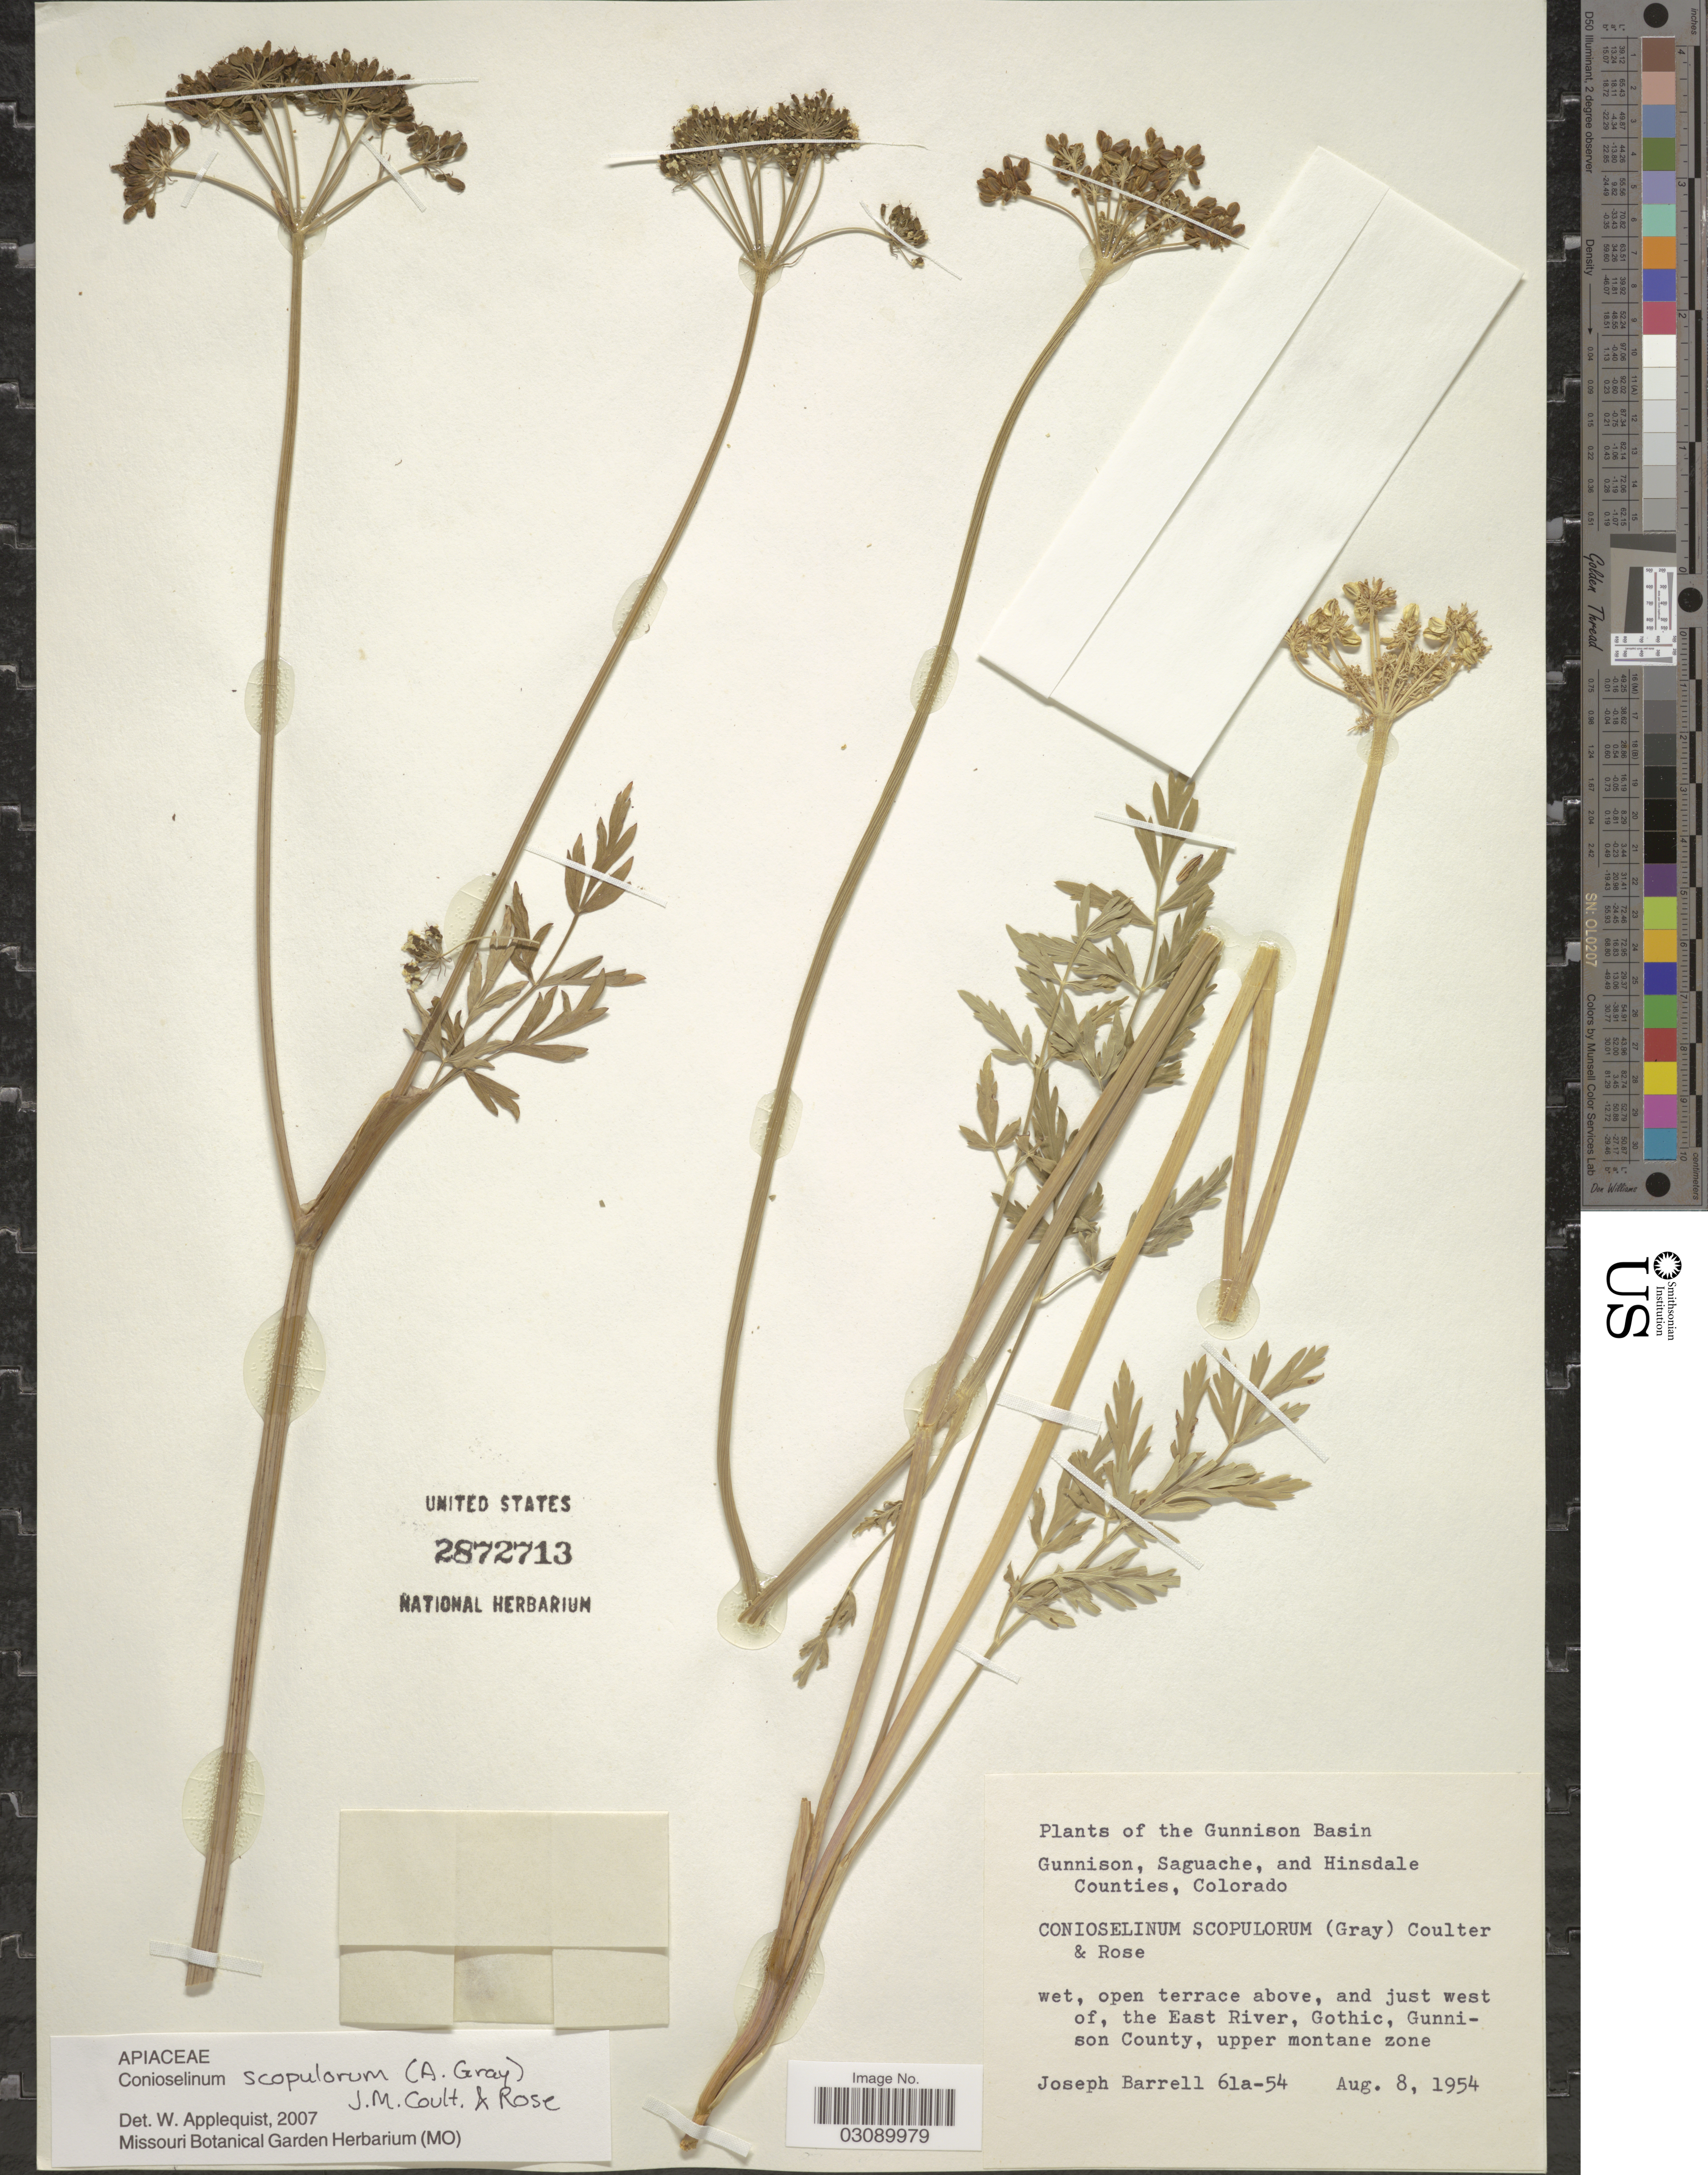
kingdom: Plantae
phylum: Tracheophyta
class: Magnoliopsida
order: Apiales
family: Apiaceae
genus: Conioselinum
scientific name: Conioselinum scopulorum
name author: (A. Gray) J.M. Coult. & Rose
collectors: J. Barrell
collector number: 61a-54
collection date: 1954-08-08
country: United States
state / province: Colorado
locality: Gunnison Basin. Wet, open terrace above, and just west of, the East River, Gothic, Gunnison County, upper montane zone.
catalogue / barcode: US 2872713